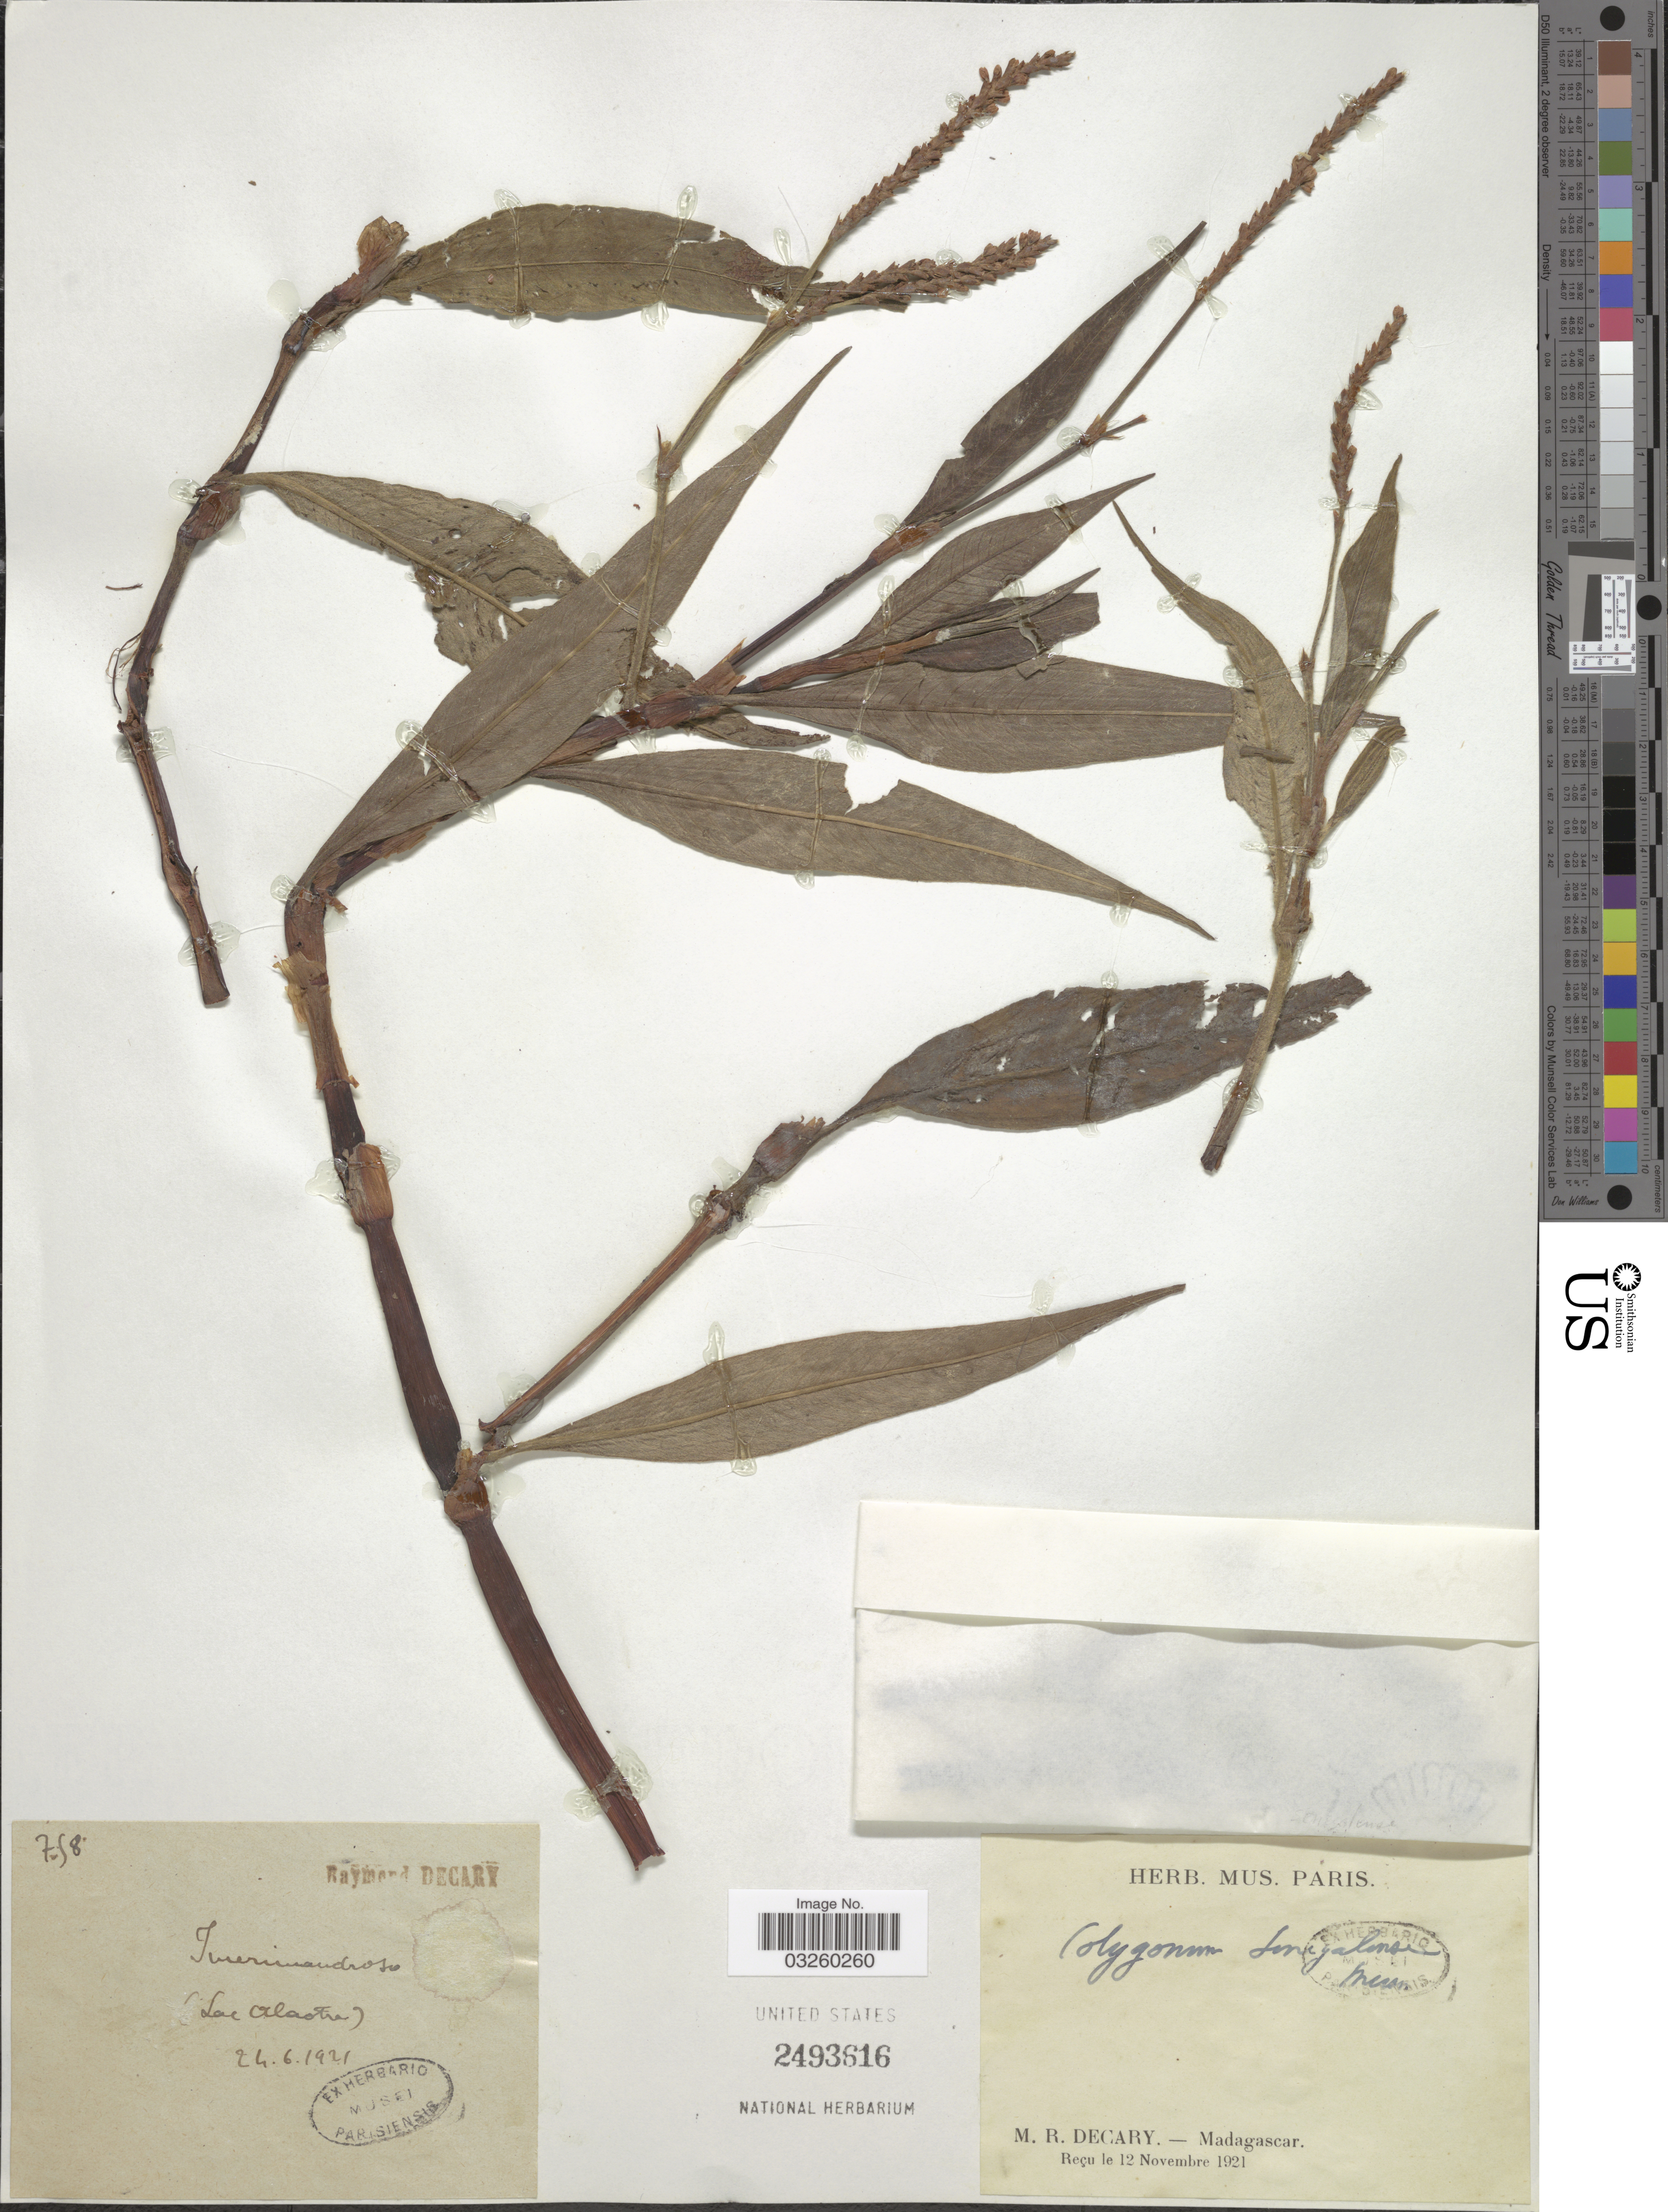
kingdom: Plantae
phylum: Tracheophyta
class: Magnoliopsida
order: Caryophyllales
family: Polygonaceae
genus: Polygonum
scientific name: Polygonum senegalense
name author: Meisn.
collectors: R. Decary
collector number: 758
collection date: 1921-06-24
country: Madagascar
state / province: Alaotra Mangoro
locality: Imerimandroso (Lac Alaotra) [Lake Alaotra]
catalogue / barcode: US 2493616